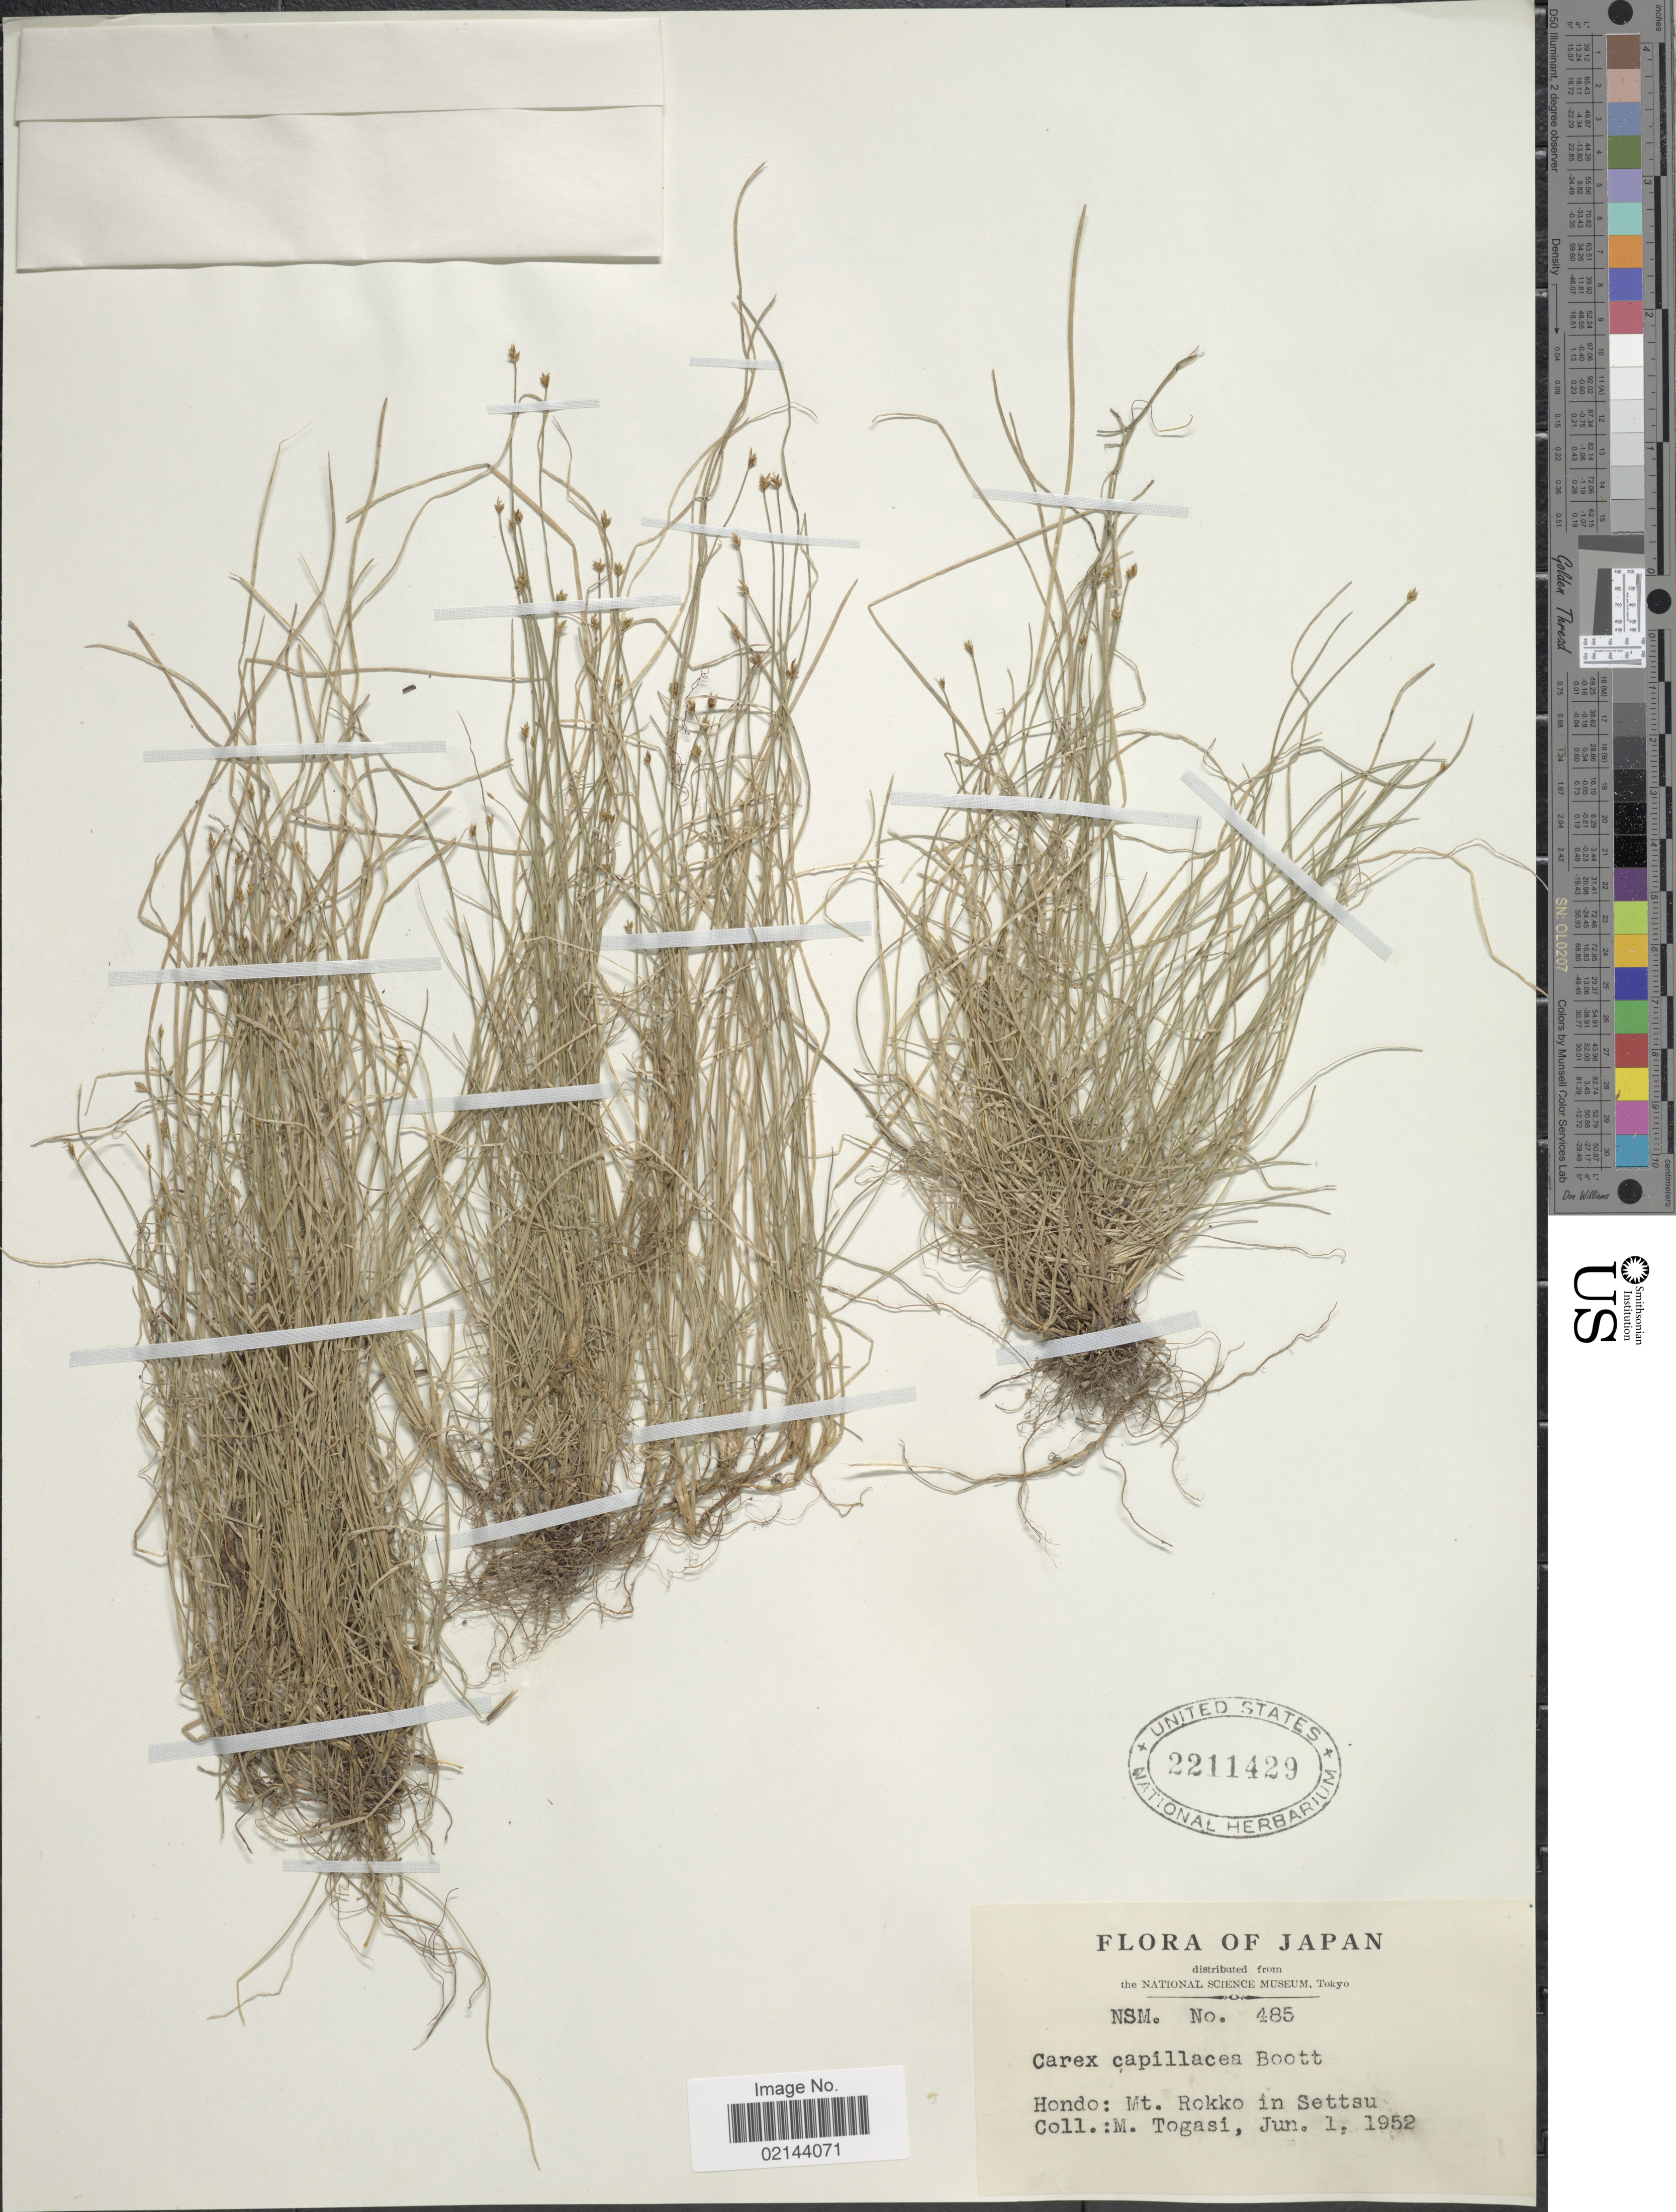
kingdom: Plantae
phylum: Tracheophyta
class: Liliopsida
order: Poales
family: Cyperaceae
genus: Carex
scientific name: Carex capillacea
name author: Boott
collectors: M. Togasi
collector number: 485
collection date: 1952-06-01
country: Japan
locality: Hondo: Mt. Rokko in Settsu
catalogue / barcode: US 2211429